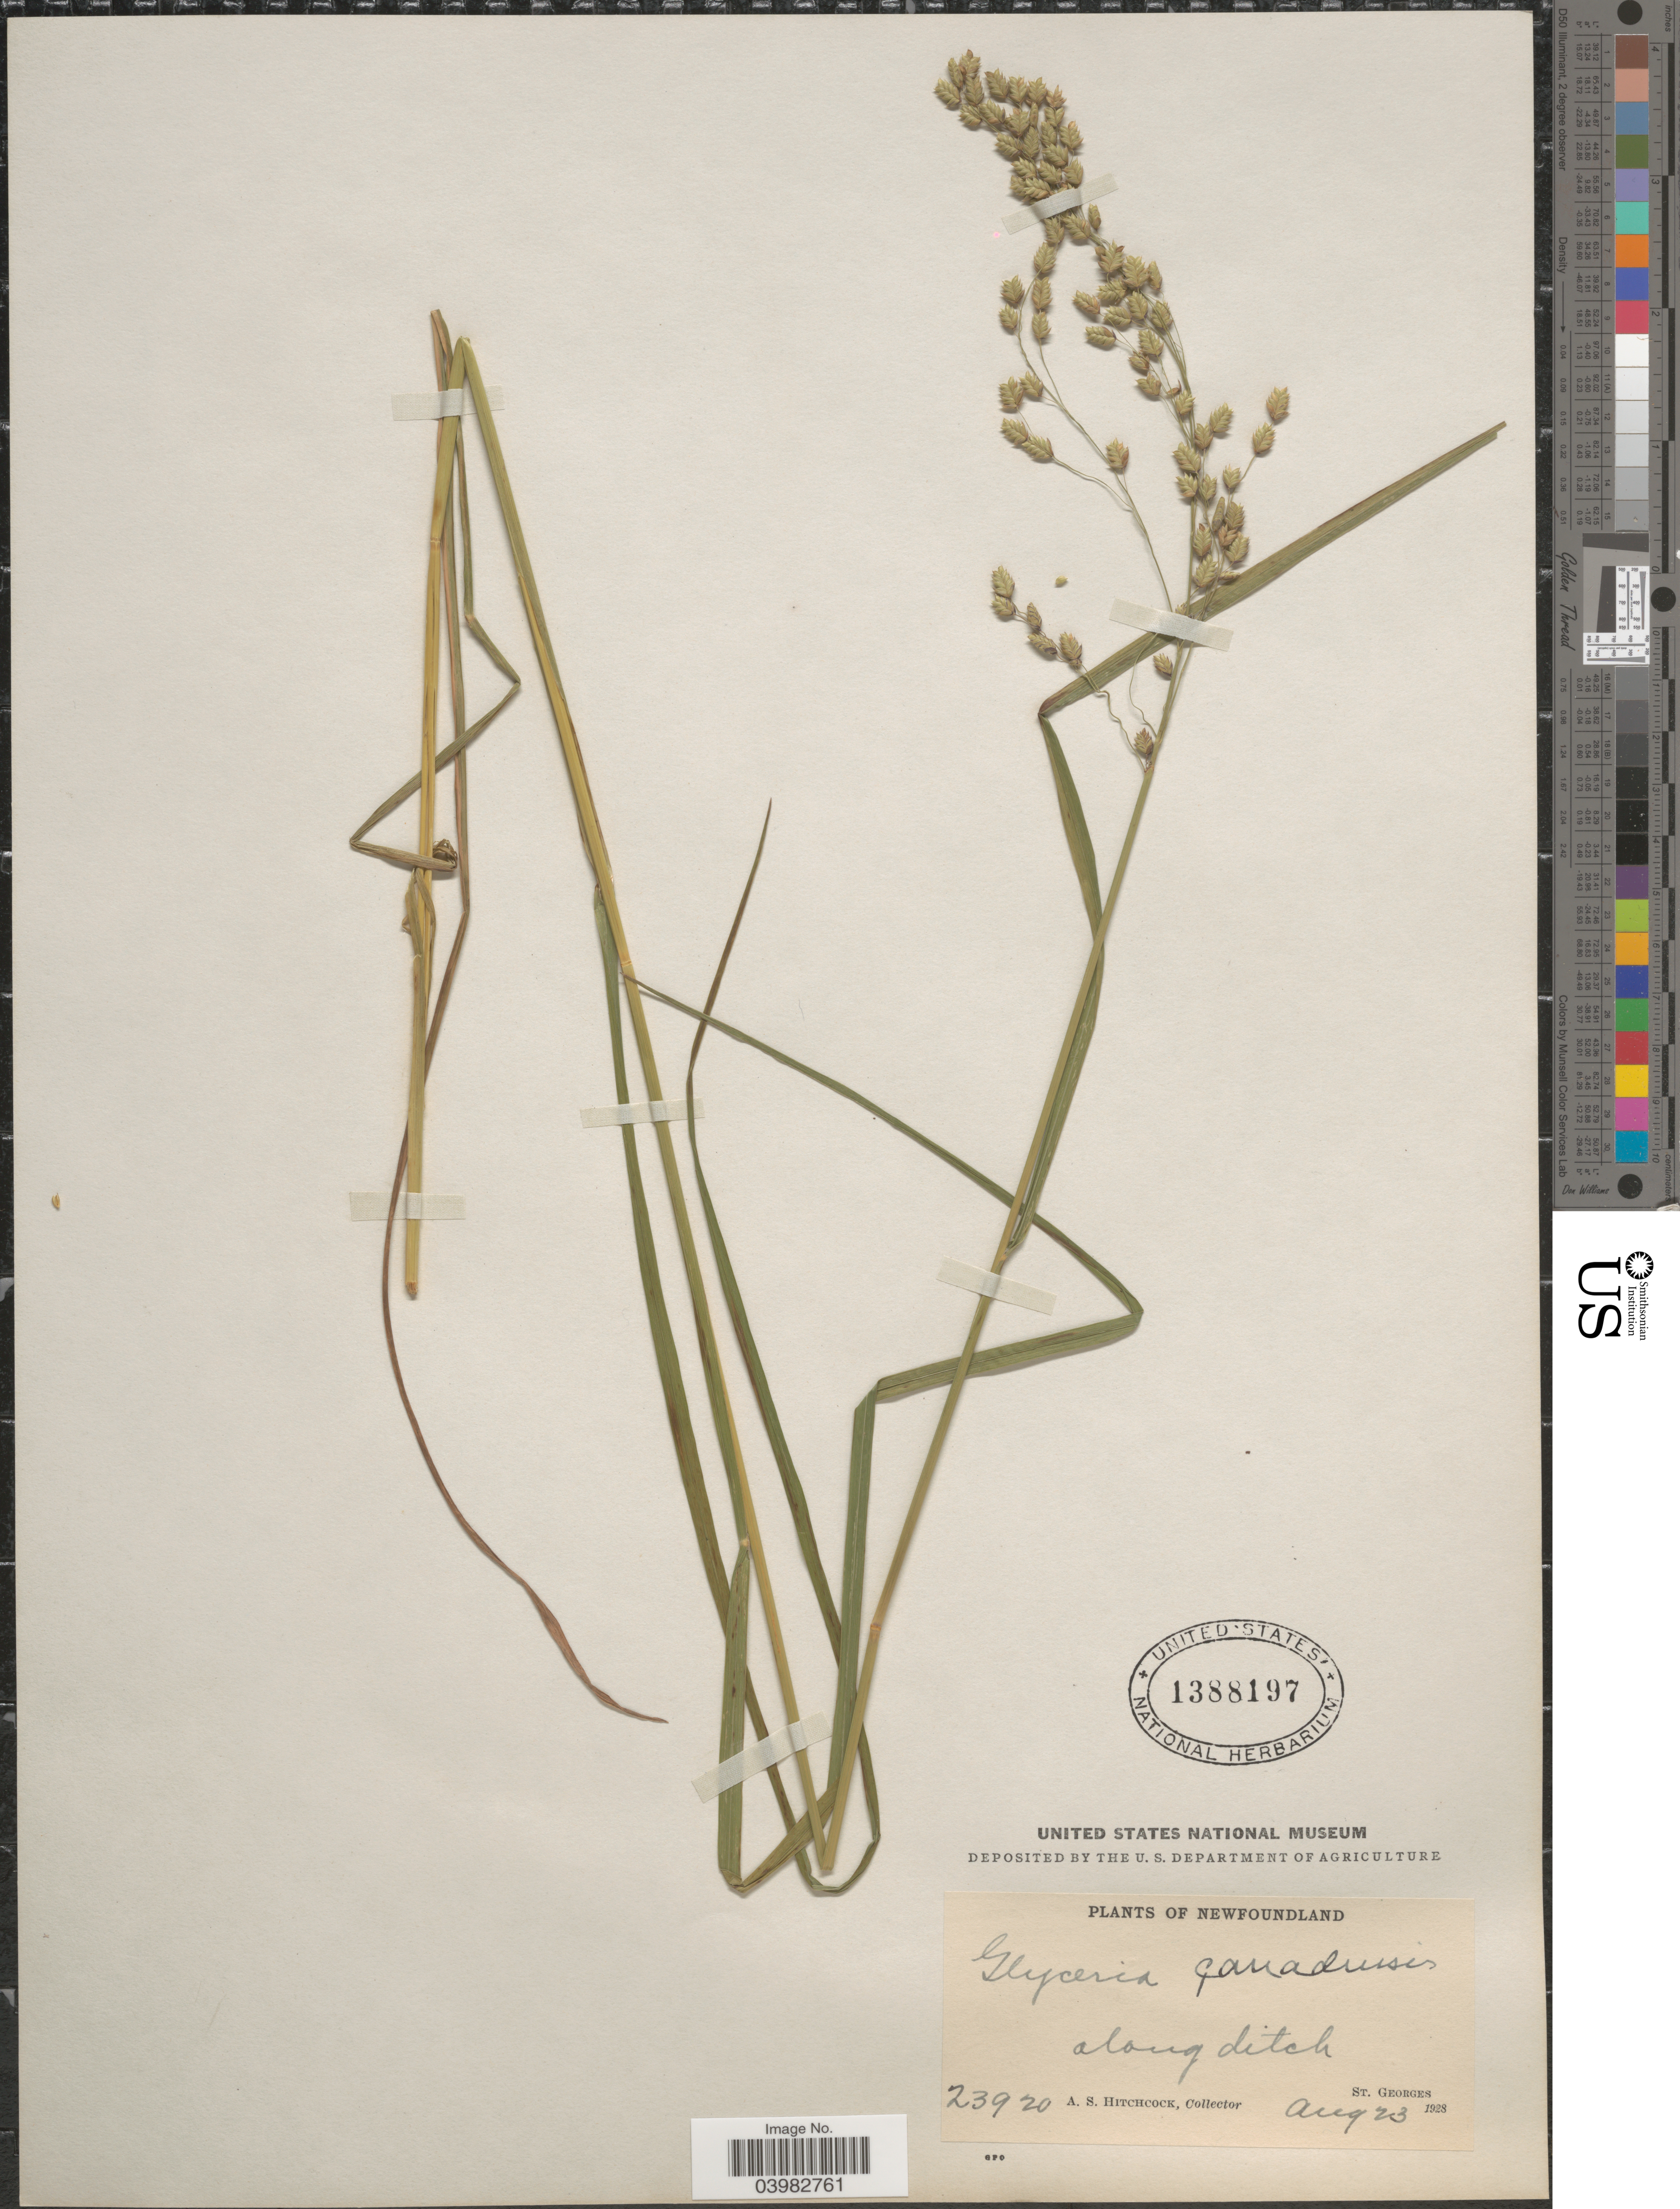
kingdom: Plantae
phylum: Tracheophyta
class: Liliopsida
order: Poales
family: Poaceae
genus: Glyceria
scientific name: Glyceria canadensis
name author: (Michx.) Trin.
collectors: A. S. Hitchcock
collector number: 23920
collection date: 1928-08-23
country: Canada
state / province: Newfoundland and Labrador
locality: St. Georges.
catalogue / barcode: US 1388197